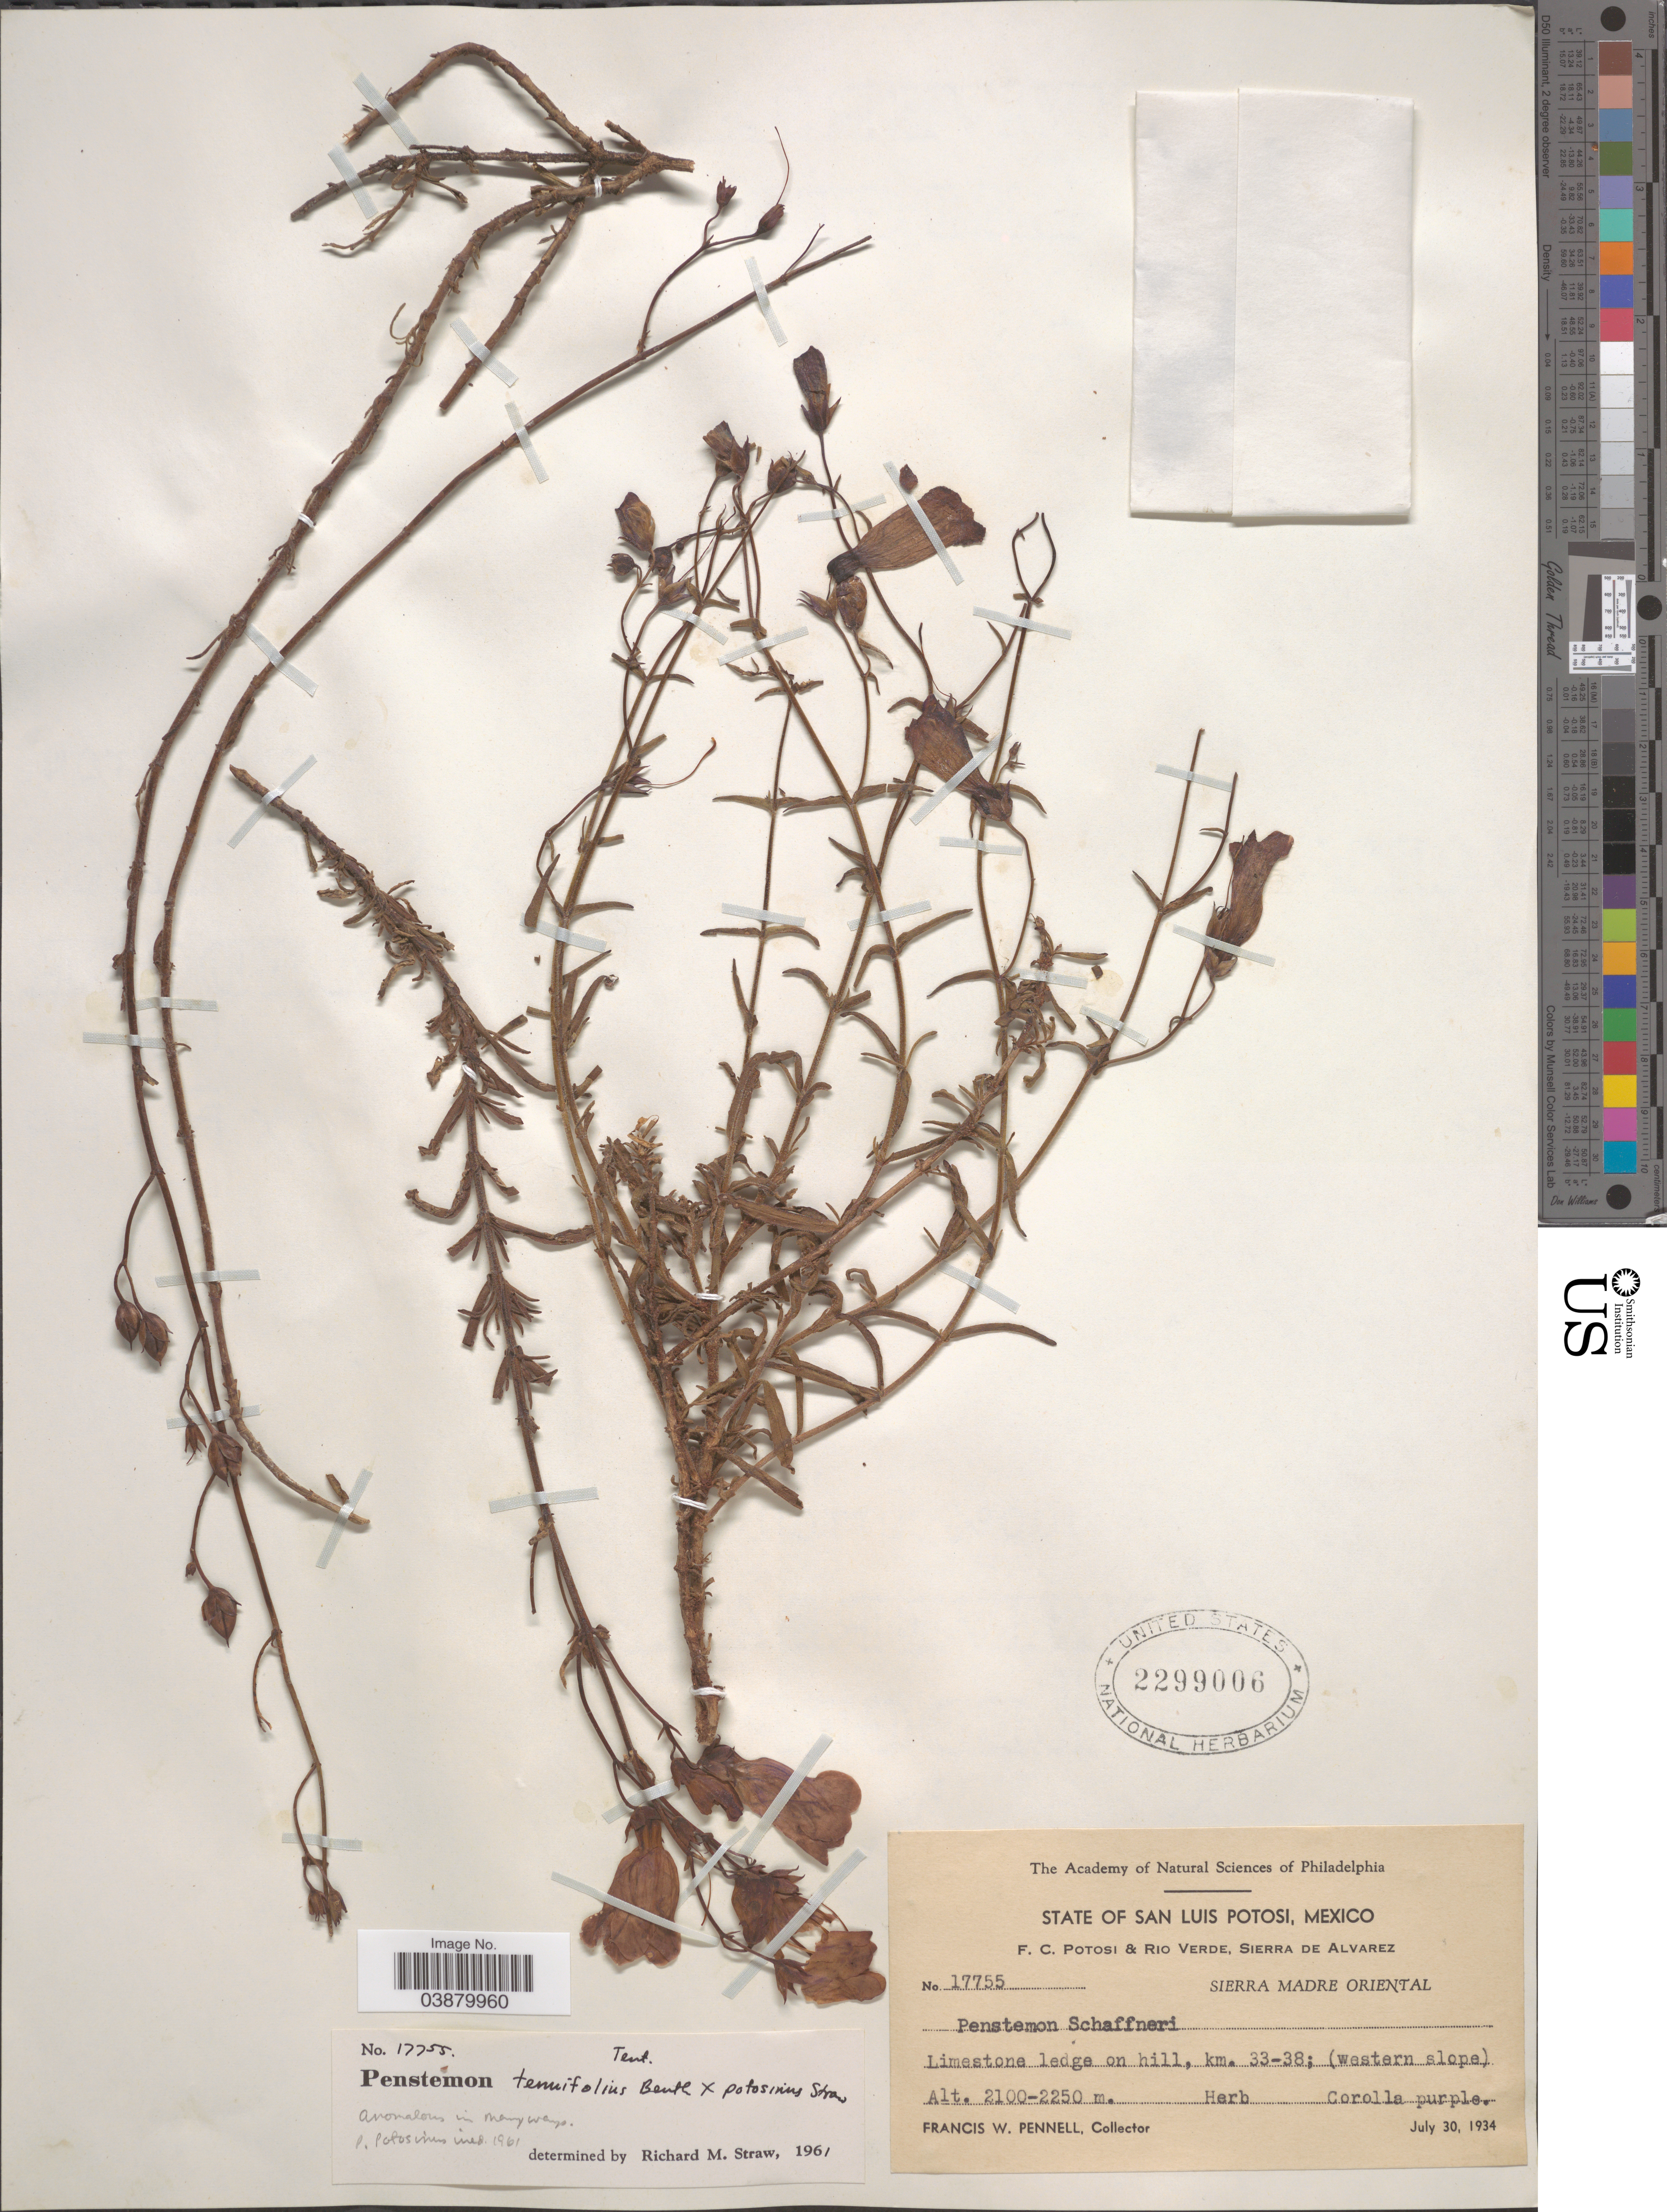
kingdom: Plantae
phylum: Tracheophyta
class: Magnoliopsida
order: Lamiales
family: Plantaginaceae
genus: Penstemon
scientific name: Penstemon tenuifolius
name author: Benth.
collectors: F. W. Pennell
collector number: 17755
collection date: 1934-07-30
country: Mexico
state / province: San Luis Potosí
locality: F. C. Potosi & Rio Verde, Sierra de Alvarez. Sierra Madre Oriental. Limestone ledge on hill, km. 33-38;(western slope).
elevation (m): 2100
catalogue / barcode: US 2299006